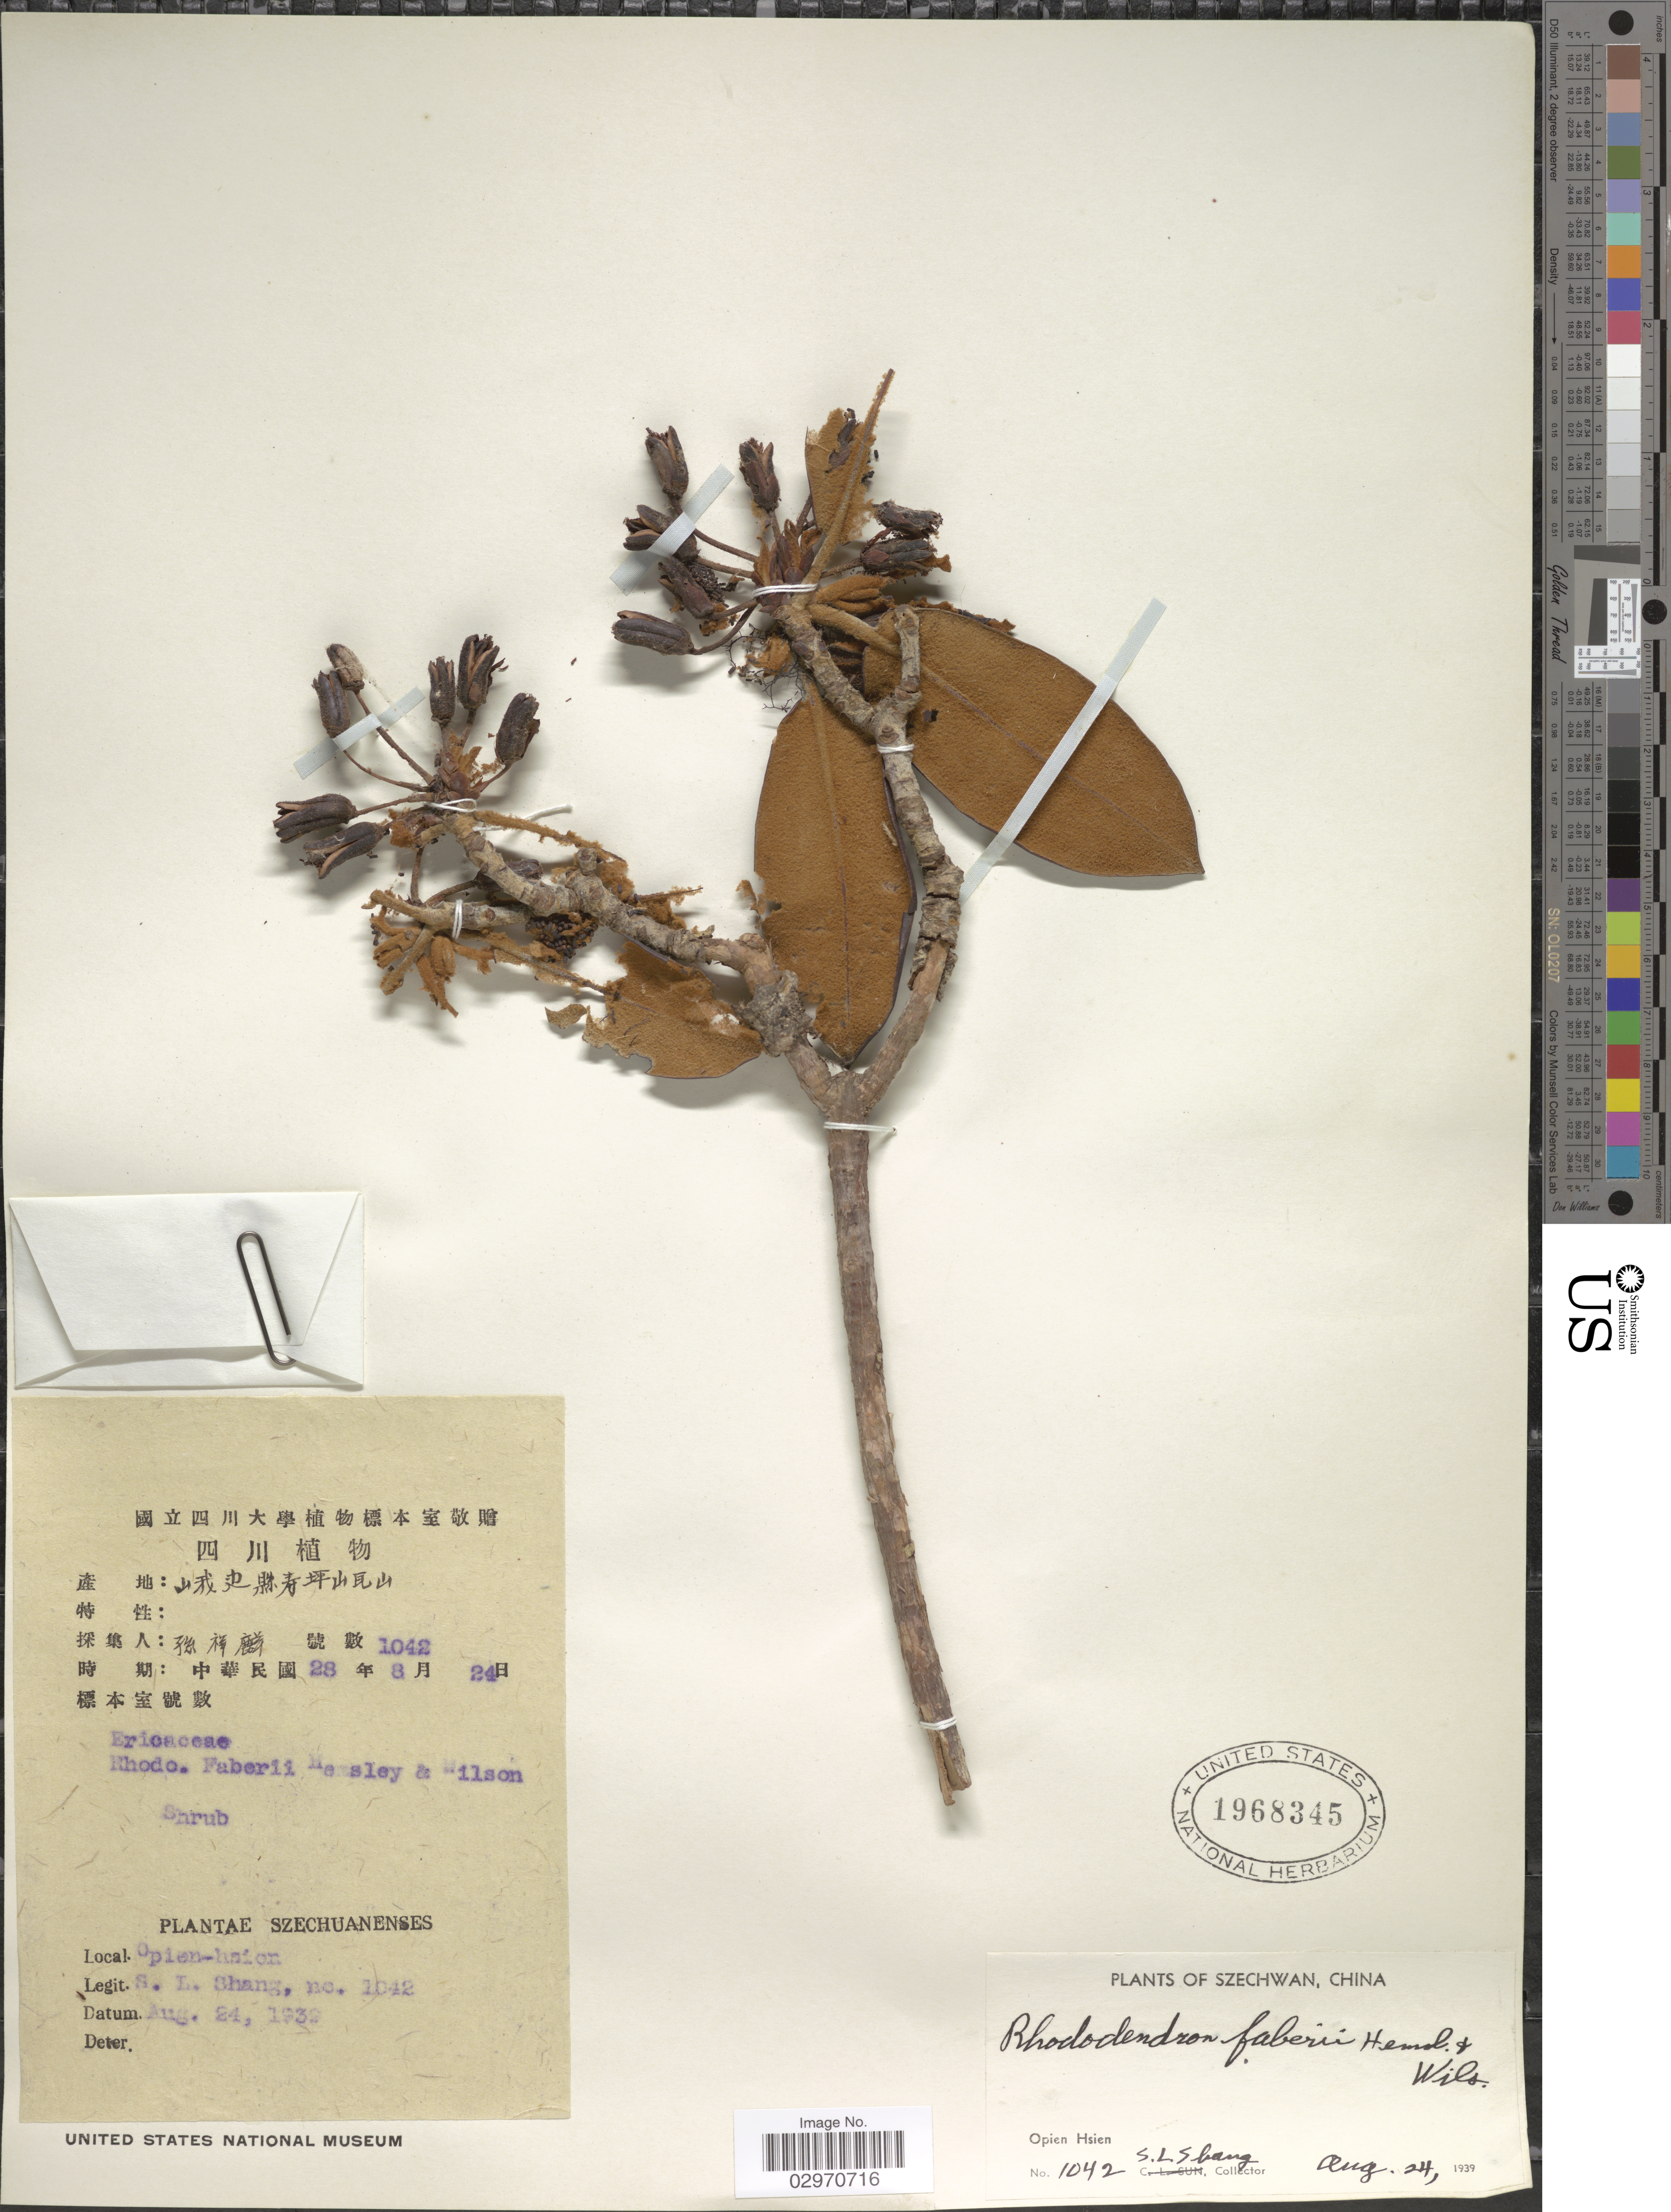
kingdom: Plantae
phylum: Tracheophyta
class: Magnoliopsida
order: Ericales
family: Ericaceae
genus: Rhododendron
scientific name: Rhododendron faberi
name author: Hemsl.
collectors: S. Shang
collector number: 1042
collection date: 1939-08-24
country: China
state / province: Sichuan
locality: Szechwan, Opien Hsien.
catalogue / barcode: US 1968345